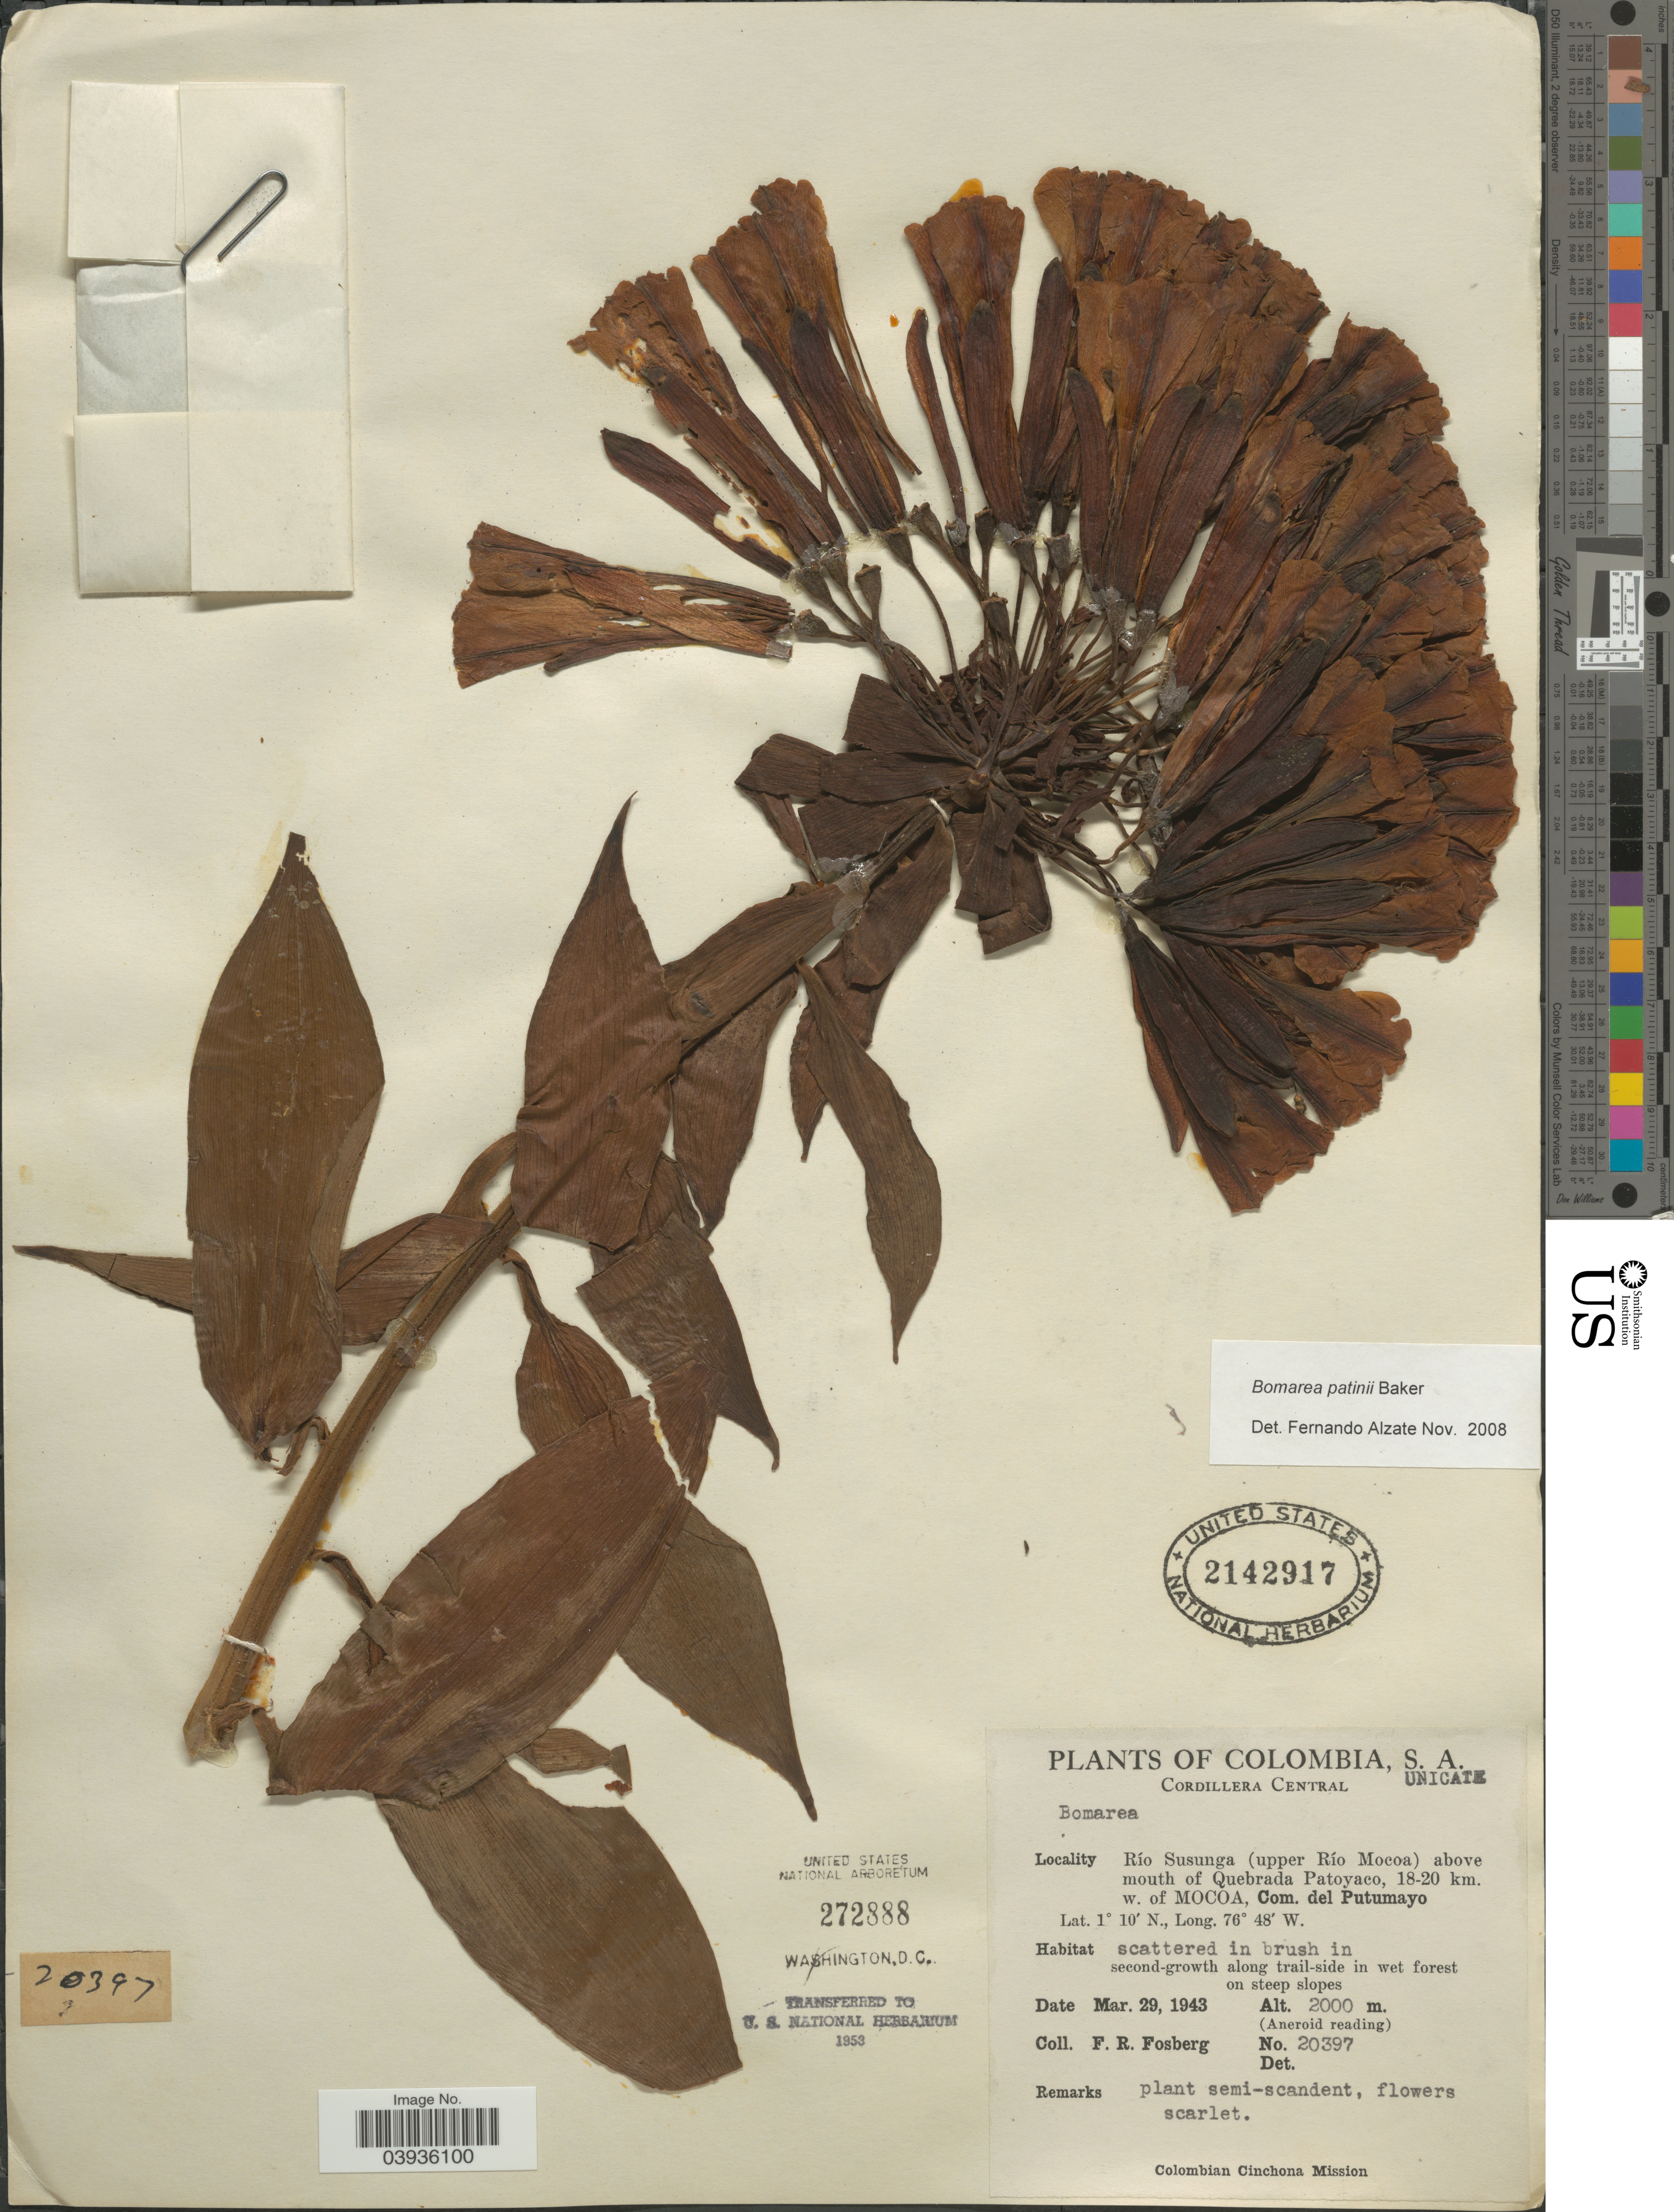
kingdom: Plantae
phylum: Tracheophyta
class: Liliopsida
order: Liliales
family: Alstroemeriaceae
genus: Bomarea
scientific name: Bomarea patinii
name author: Baker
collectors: F. R. Fosberg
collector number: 20397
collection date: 1943-03-29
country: Colombia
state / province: Putumayo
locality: Cordillera Central. Río Susunga (upper Río Mocoa) above mouth of Quebrada Patoyaco, 18-20 km. w. of Mocoa, Com. del Putumayo.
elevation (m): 2000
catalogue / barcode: US 2142917